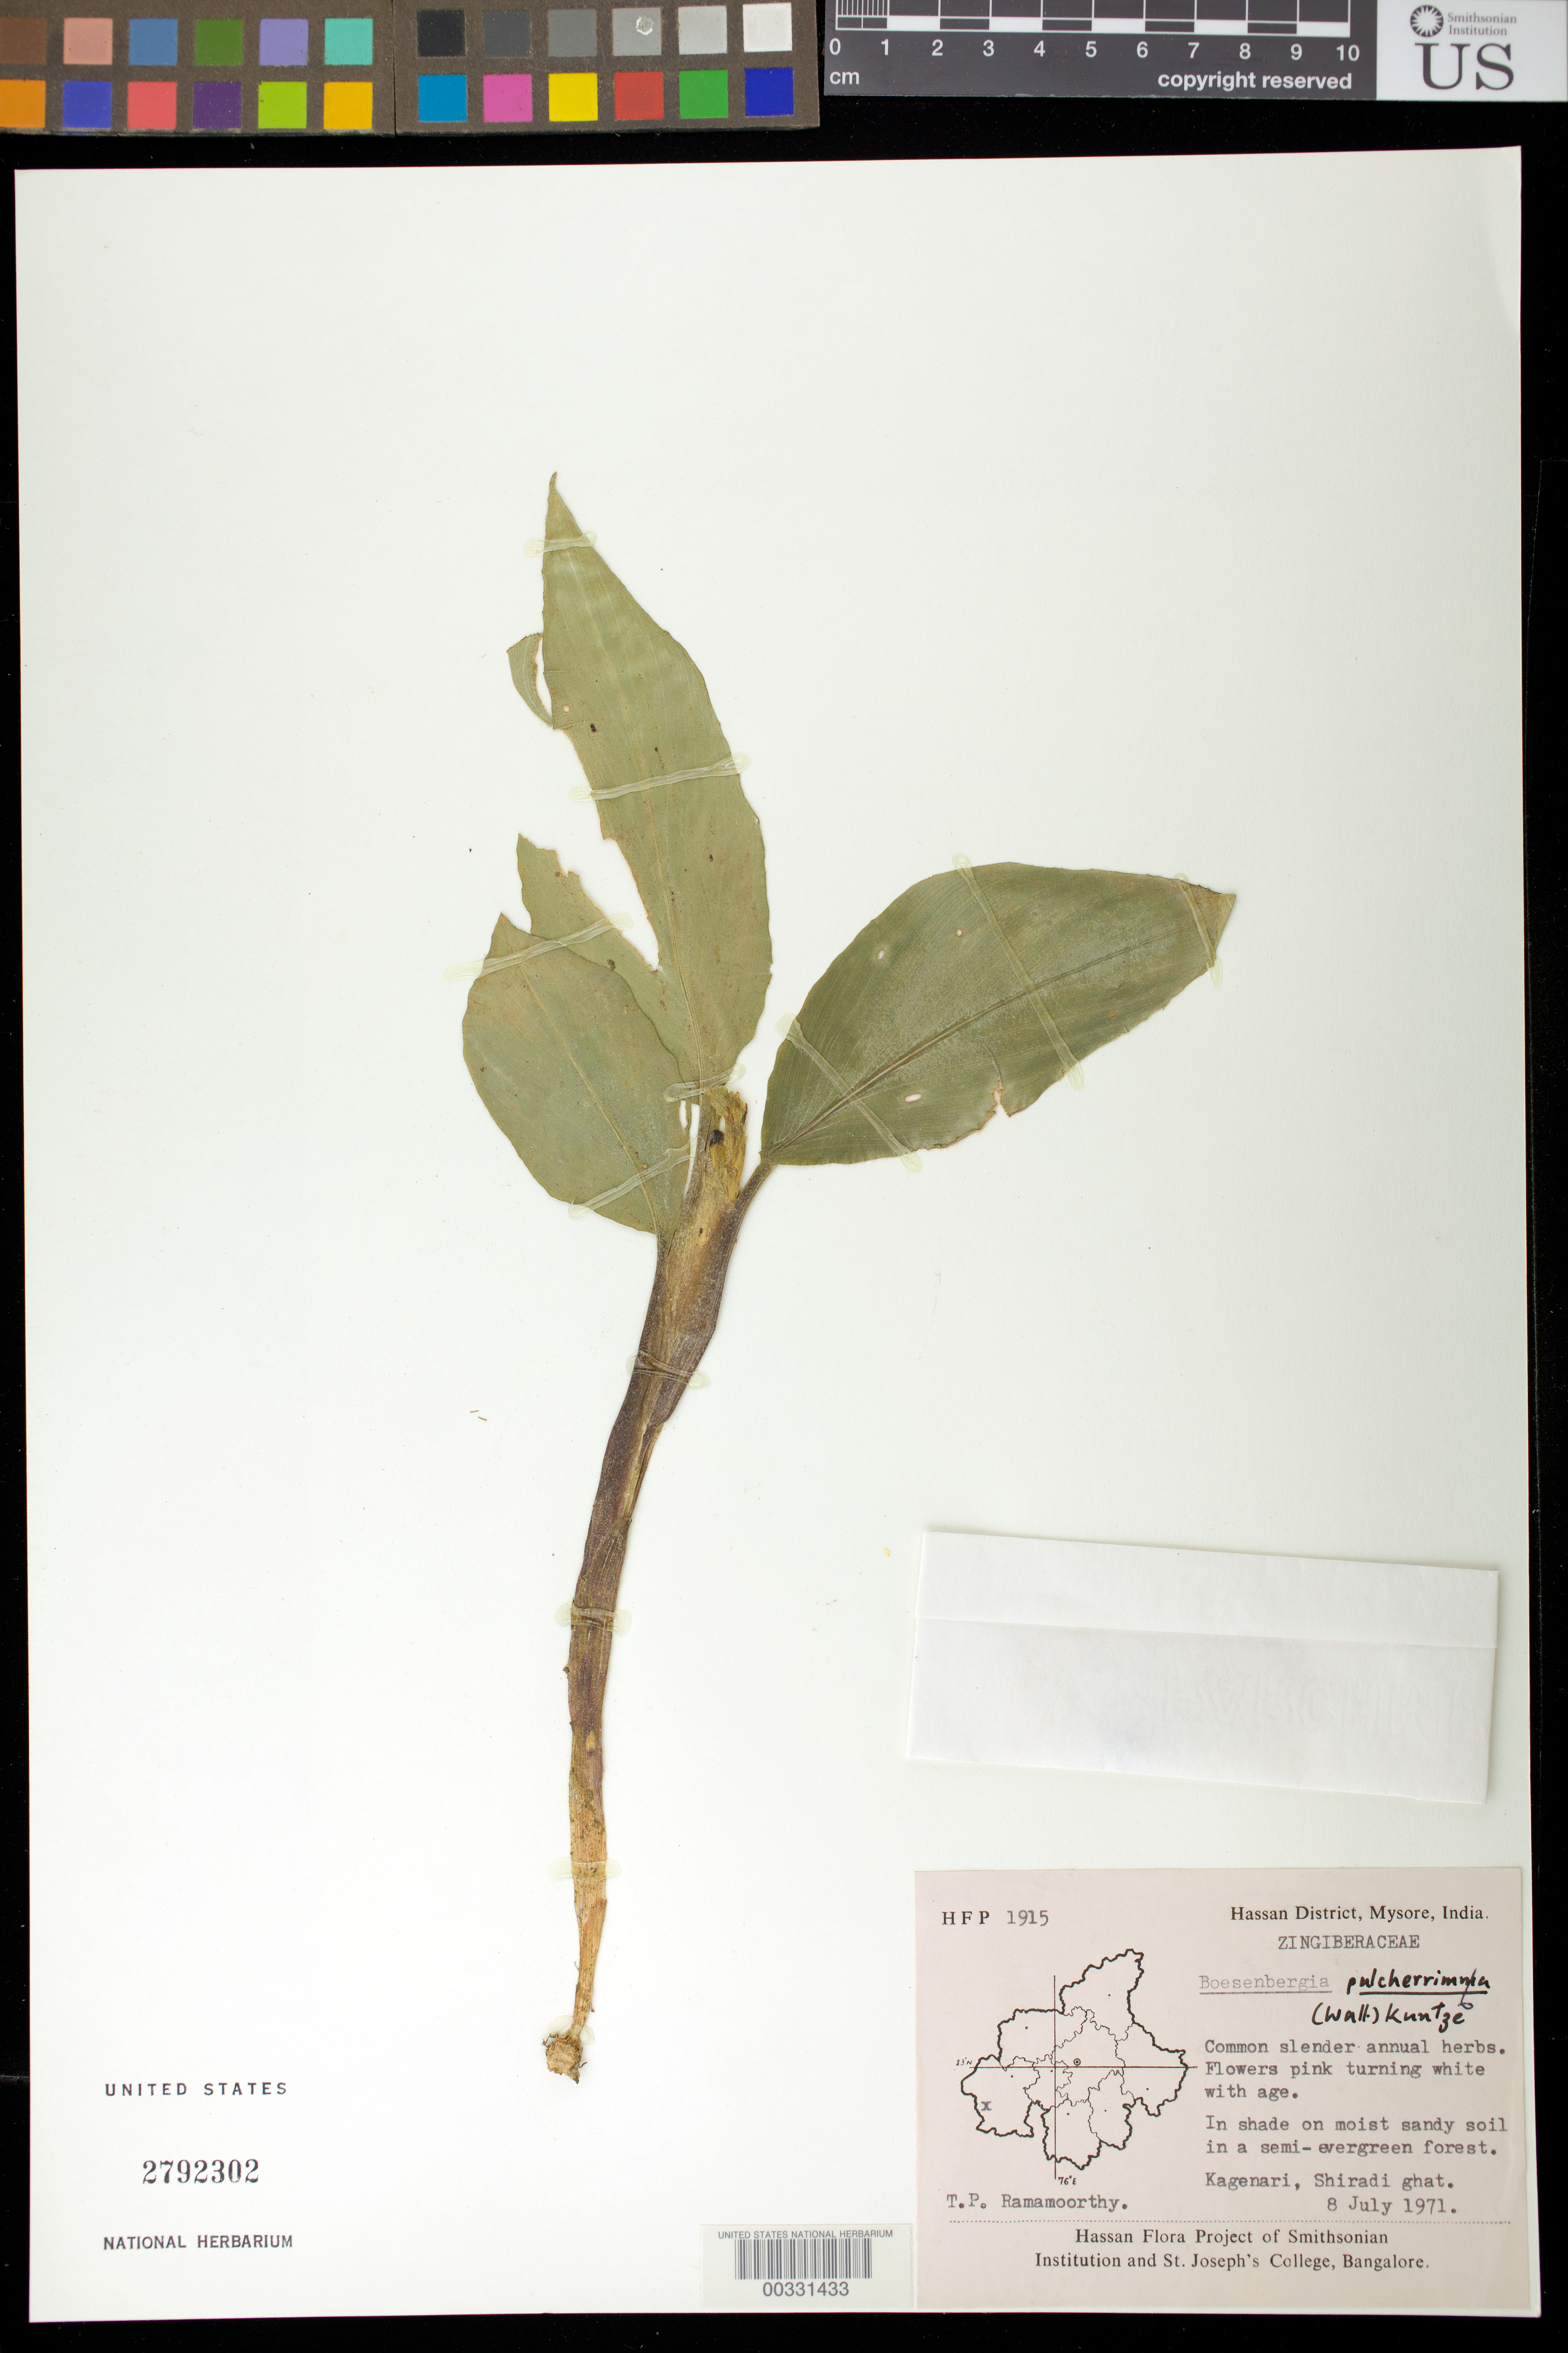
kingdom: Plantae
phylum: Tracheophyta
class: Liliopsida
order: Zingiberales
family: Zingiberaceae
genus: Boesenbergia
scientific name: Boesenbergia pulcherrima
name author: (Wall.) Kuntze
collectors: T. P. Ramamoorthy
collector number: Hfp 1915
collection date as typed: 08 Jul 1971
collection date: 1971-07-08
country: India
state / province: Karnataka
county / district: Hassan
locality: Kagenari, shiradi ghat, mysore state [mysore state = karnataka.]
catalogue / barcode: US 2792302